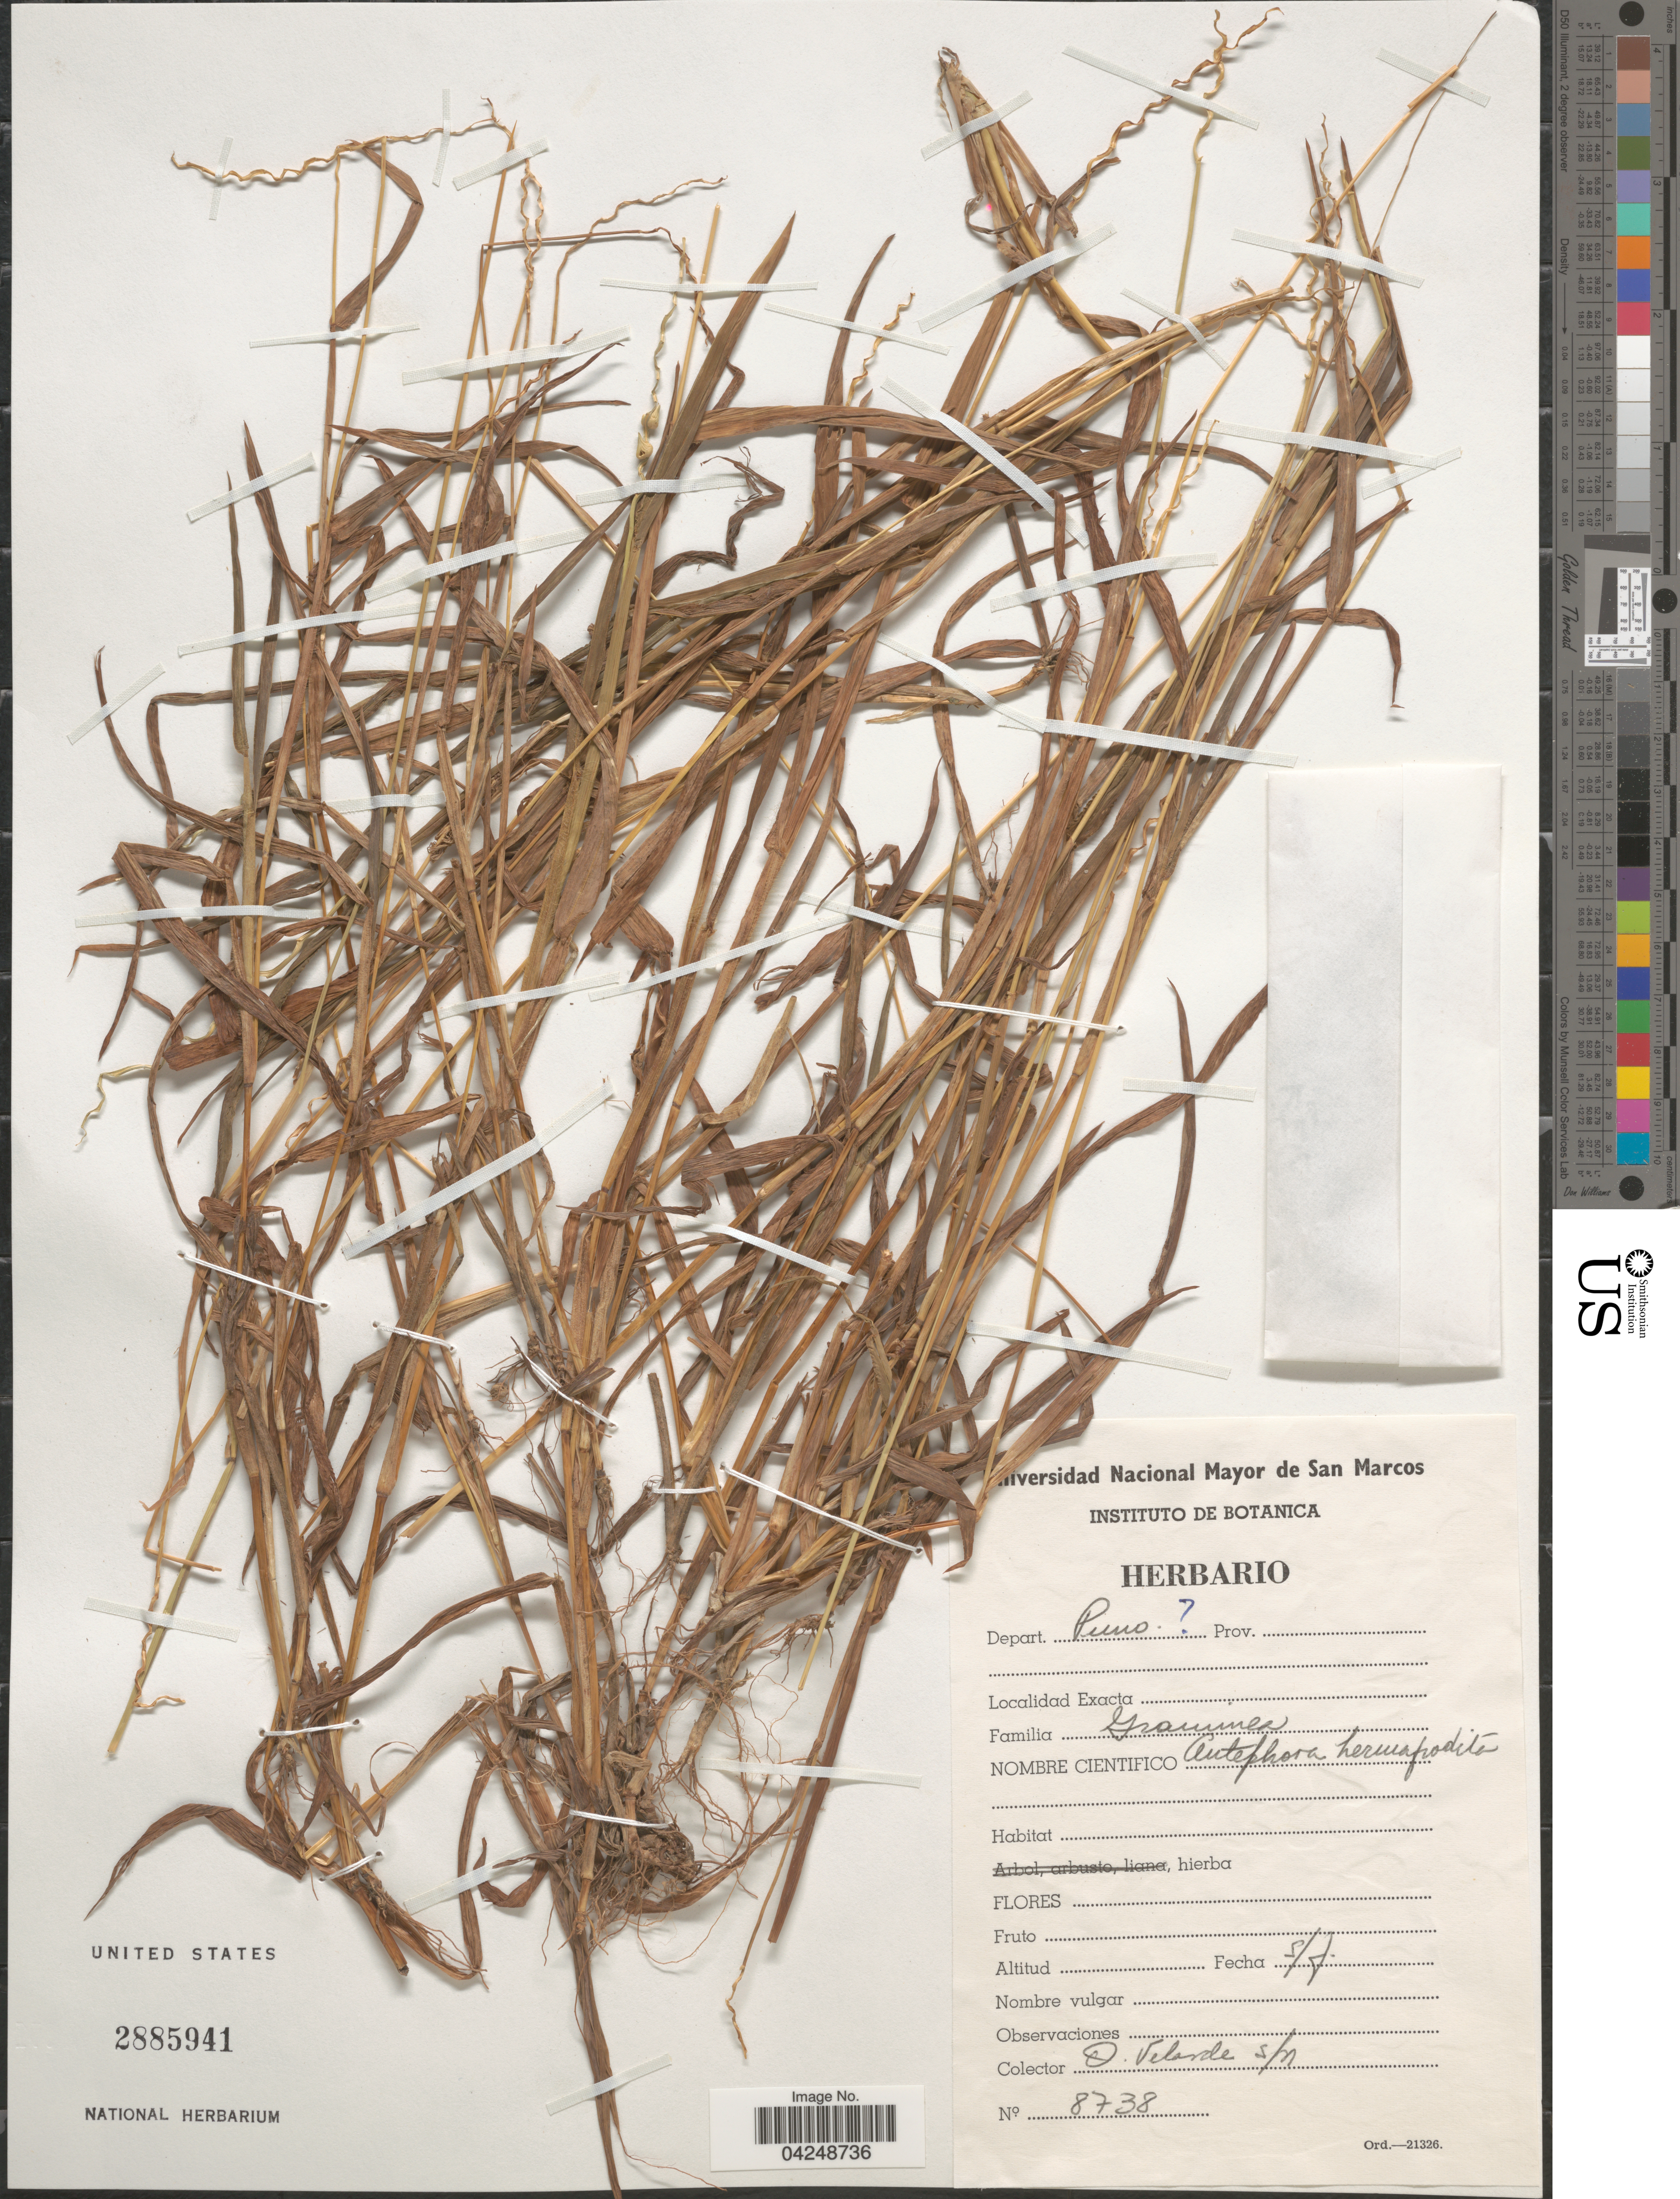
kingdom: Plantae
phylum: Tracheophyta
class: Liliopsida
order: Poales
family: Poaceae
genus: Anthephora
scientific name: Anthephora hermaphrodita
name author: (L.) Kuntze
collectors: O. Velarde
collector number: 8738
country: Peru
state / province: Puno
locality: Depart. Puno [unsure placement].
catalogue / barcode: US 2885941